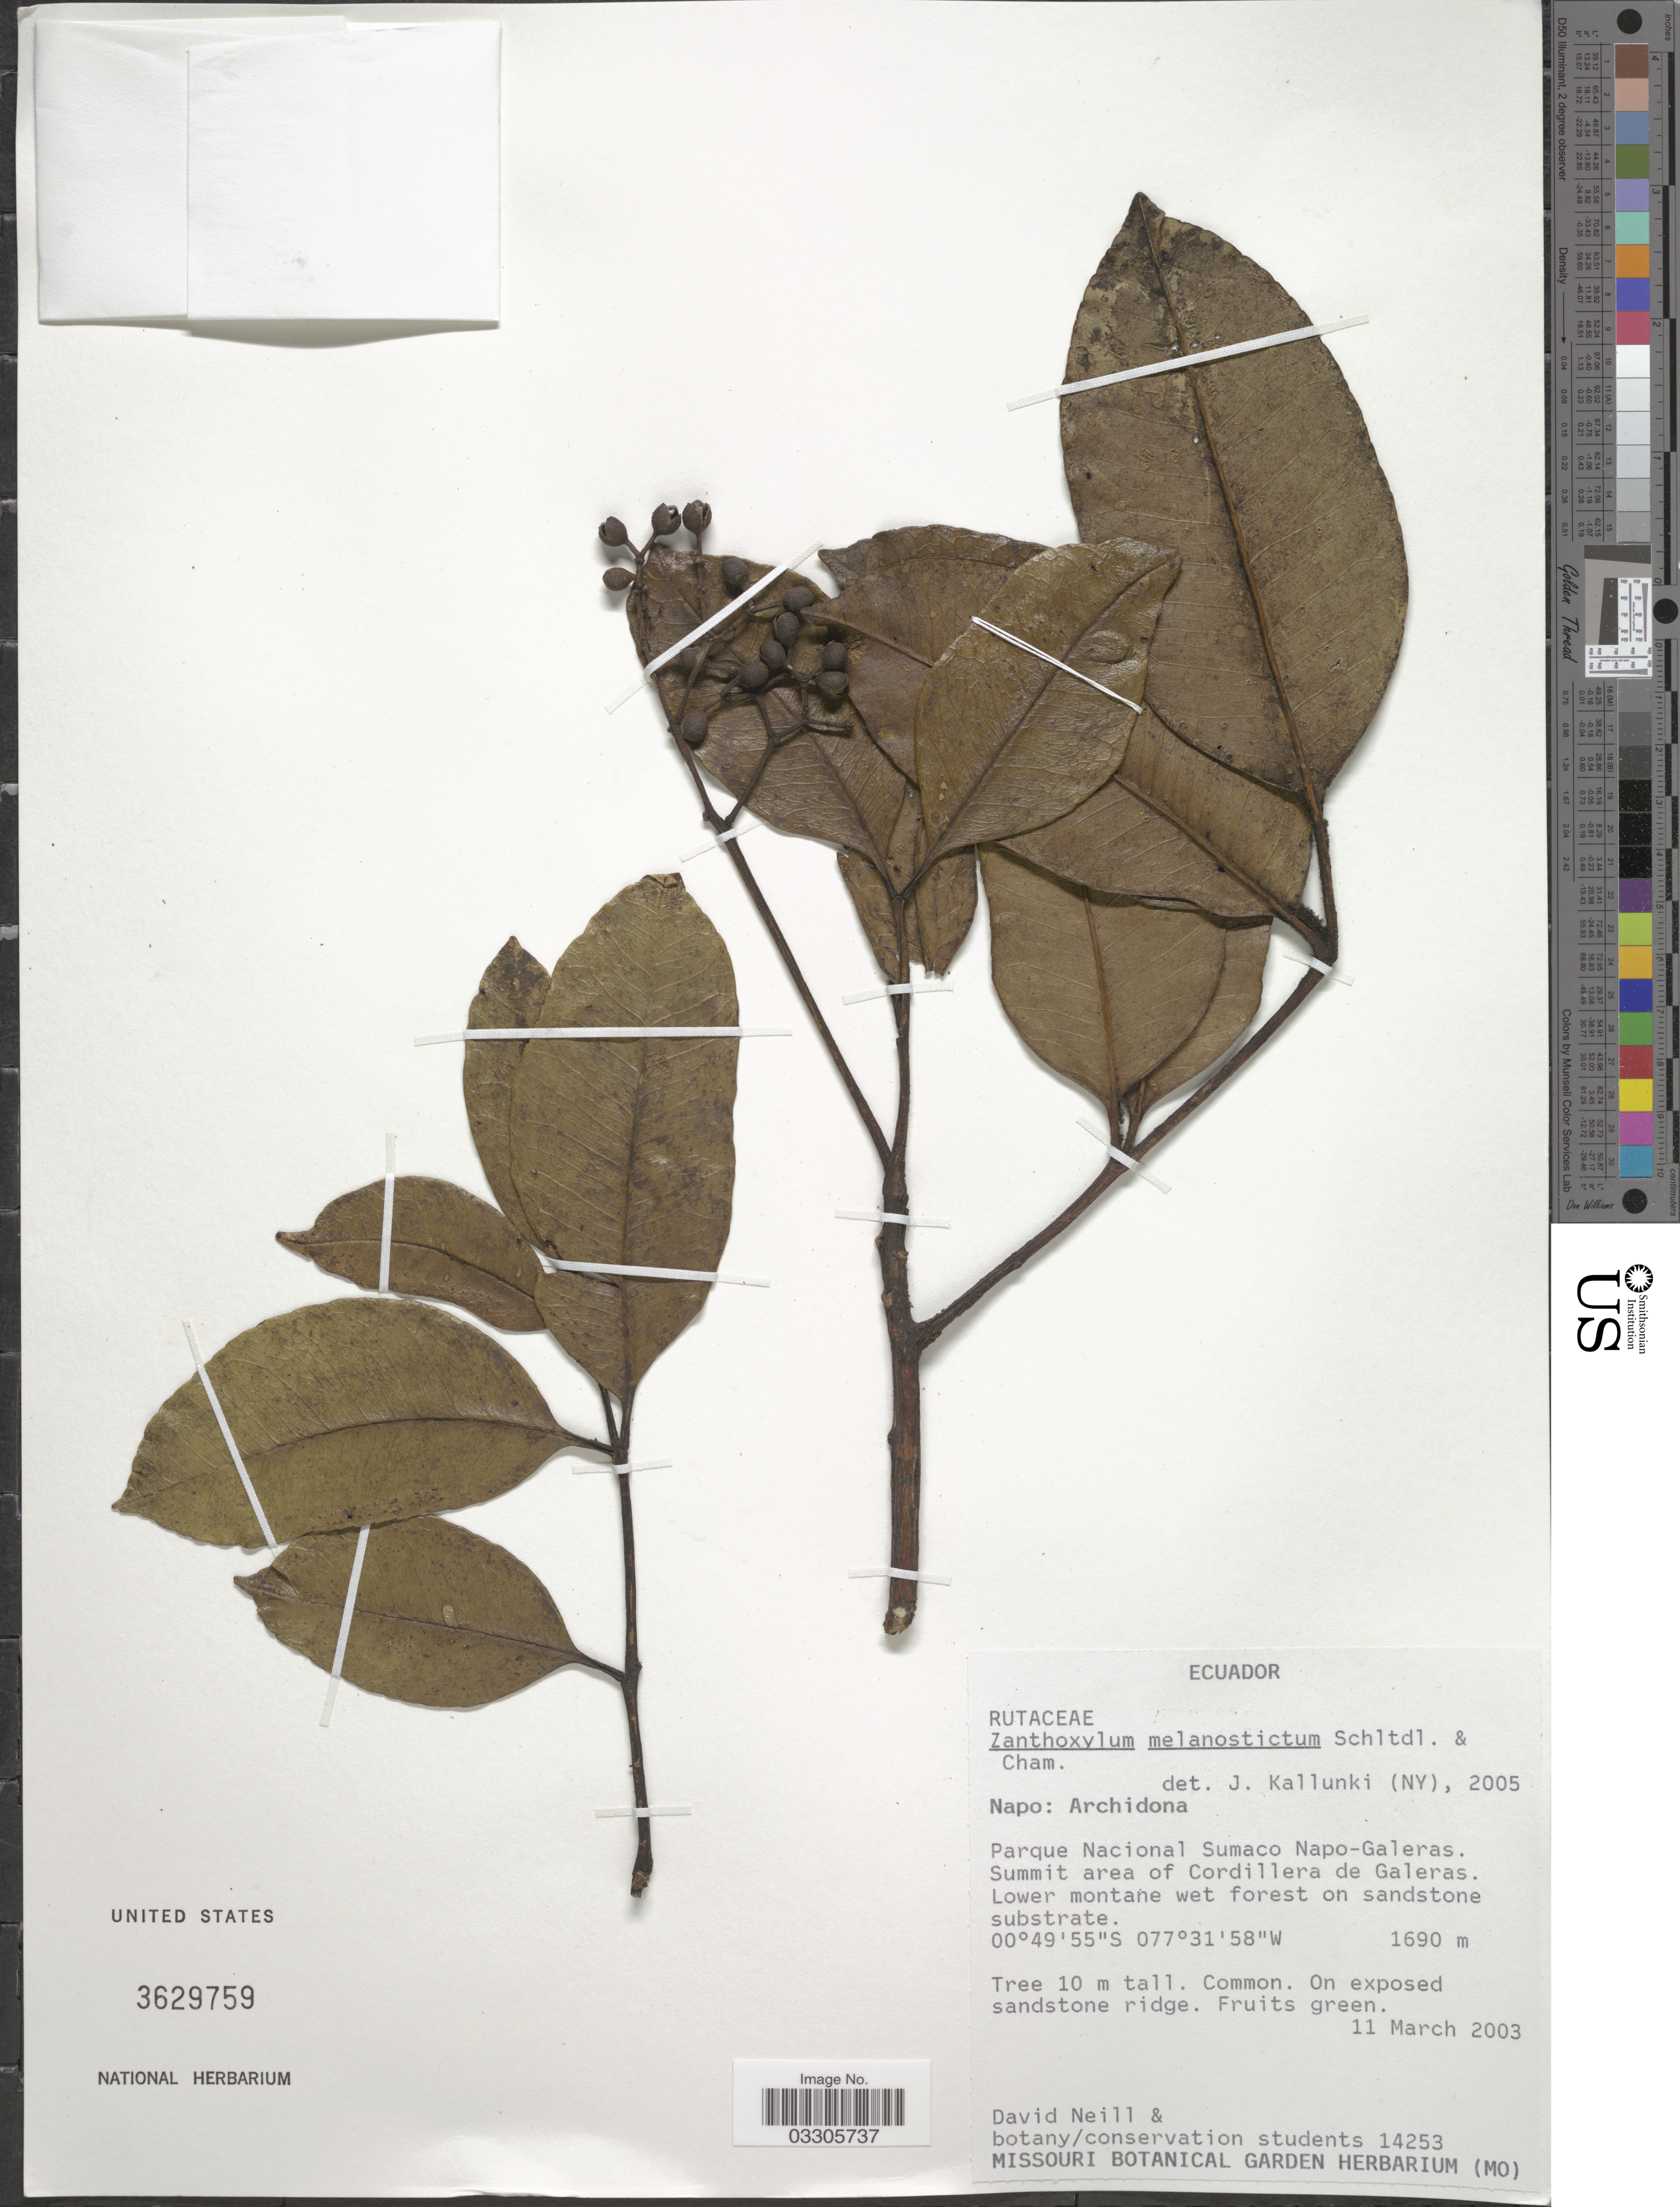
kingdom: Plantae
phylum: Tracheophyta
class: Magnoliopsida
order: Sapindales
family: Rutaceae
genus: Zanthoxylum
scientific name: Zanthoxylum melanostictum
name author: Schltdl. & Cham.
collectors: D. Neill & Botany/conservation students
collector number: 14253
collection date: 2003-03-11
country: Ecuador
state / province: Napo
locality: Archidona, Parque Nacional Sumaco Napo-Galeras. Summit area of Cordillera de Galeras.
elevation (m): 1690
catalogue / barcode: US 3629759